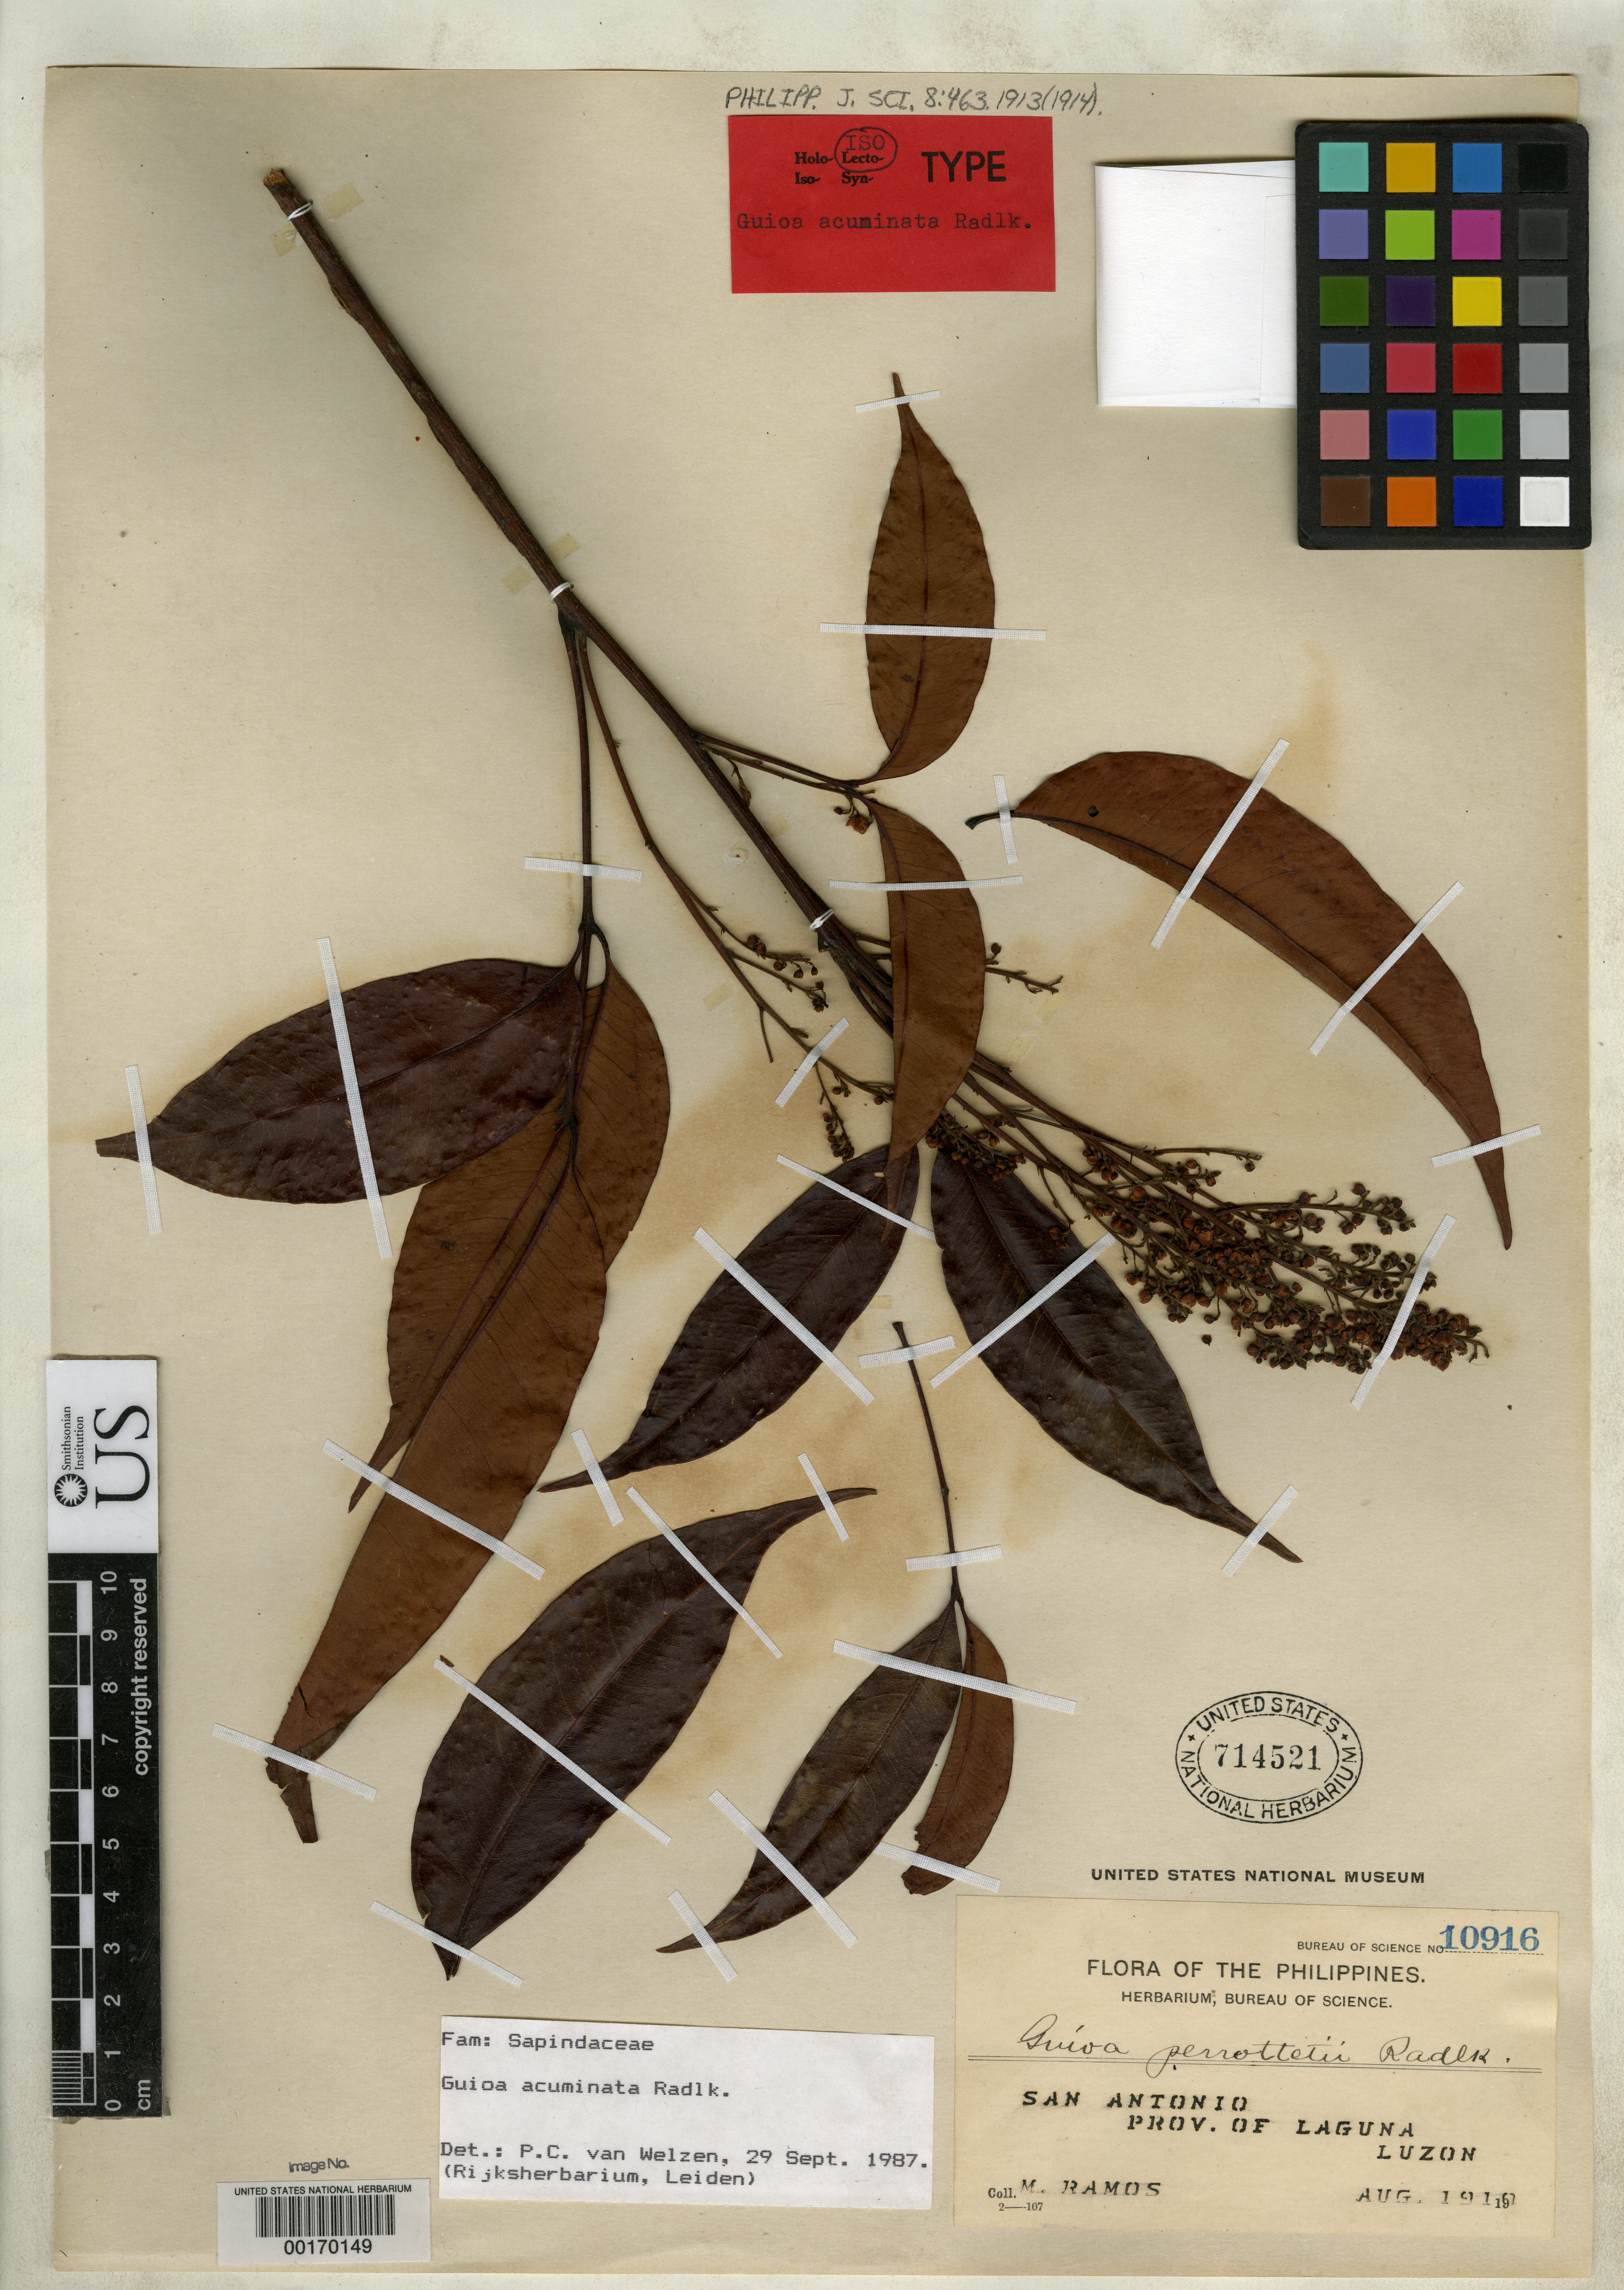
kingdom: Plantae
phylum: Tracheophyta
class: Magnoliopsida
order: Sapindales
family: Sapindaceae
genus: Guioa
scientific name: Guioa acuminata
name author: Radlk.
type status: Isolectotype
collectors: M. Ramos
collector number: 10916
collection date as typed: Aug 1910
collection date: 1910-08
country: Philippines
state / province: Calabarzon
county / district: Laguna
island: Luzon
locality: San Antonio.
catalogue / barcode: US 714521